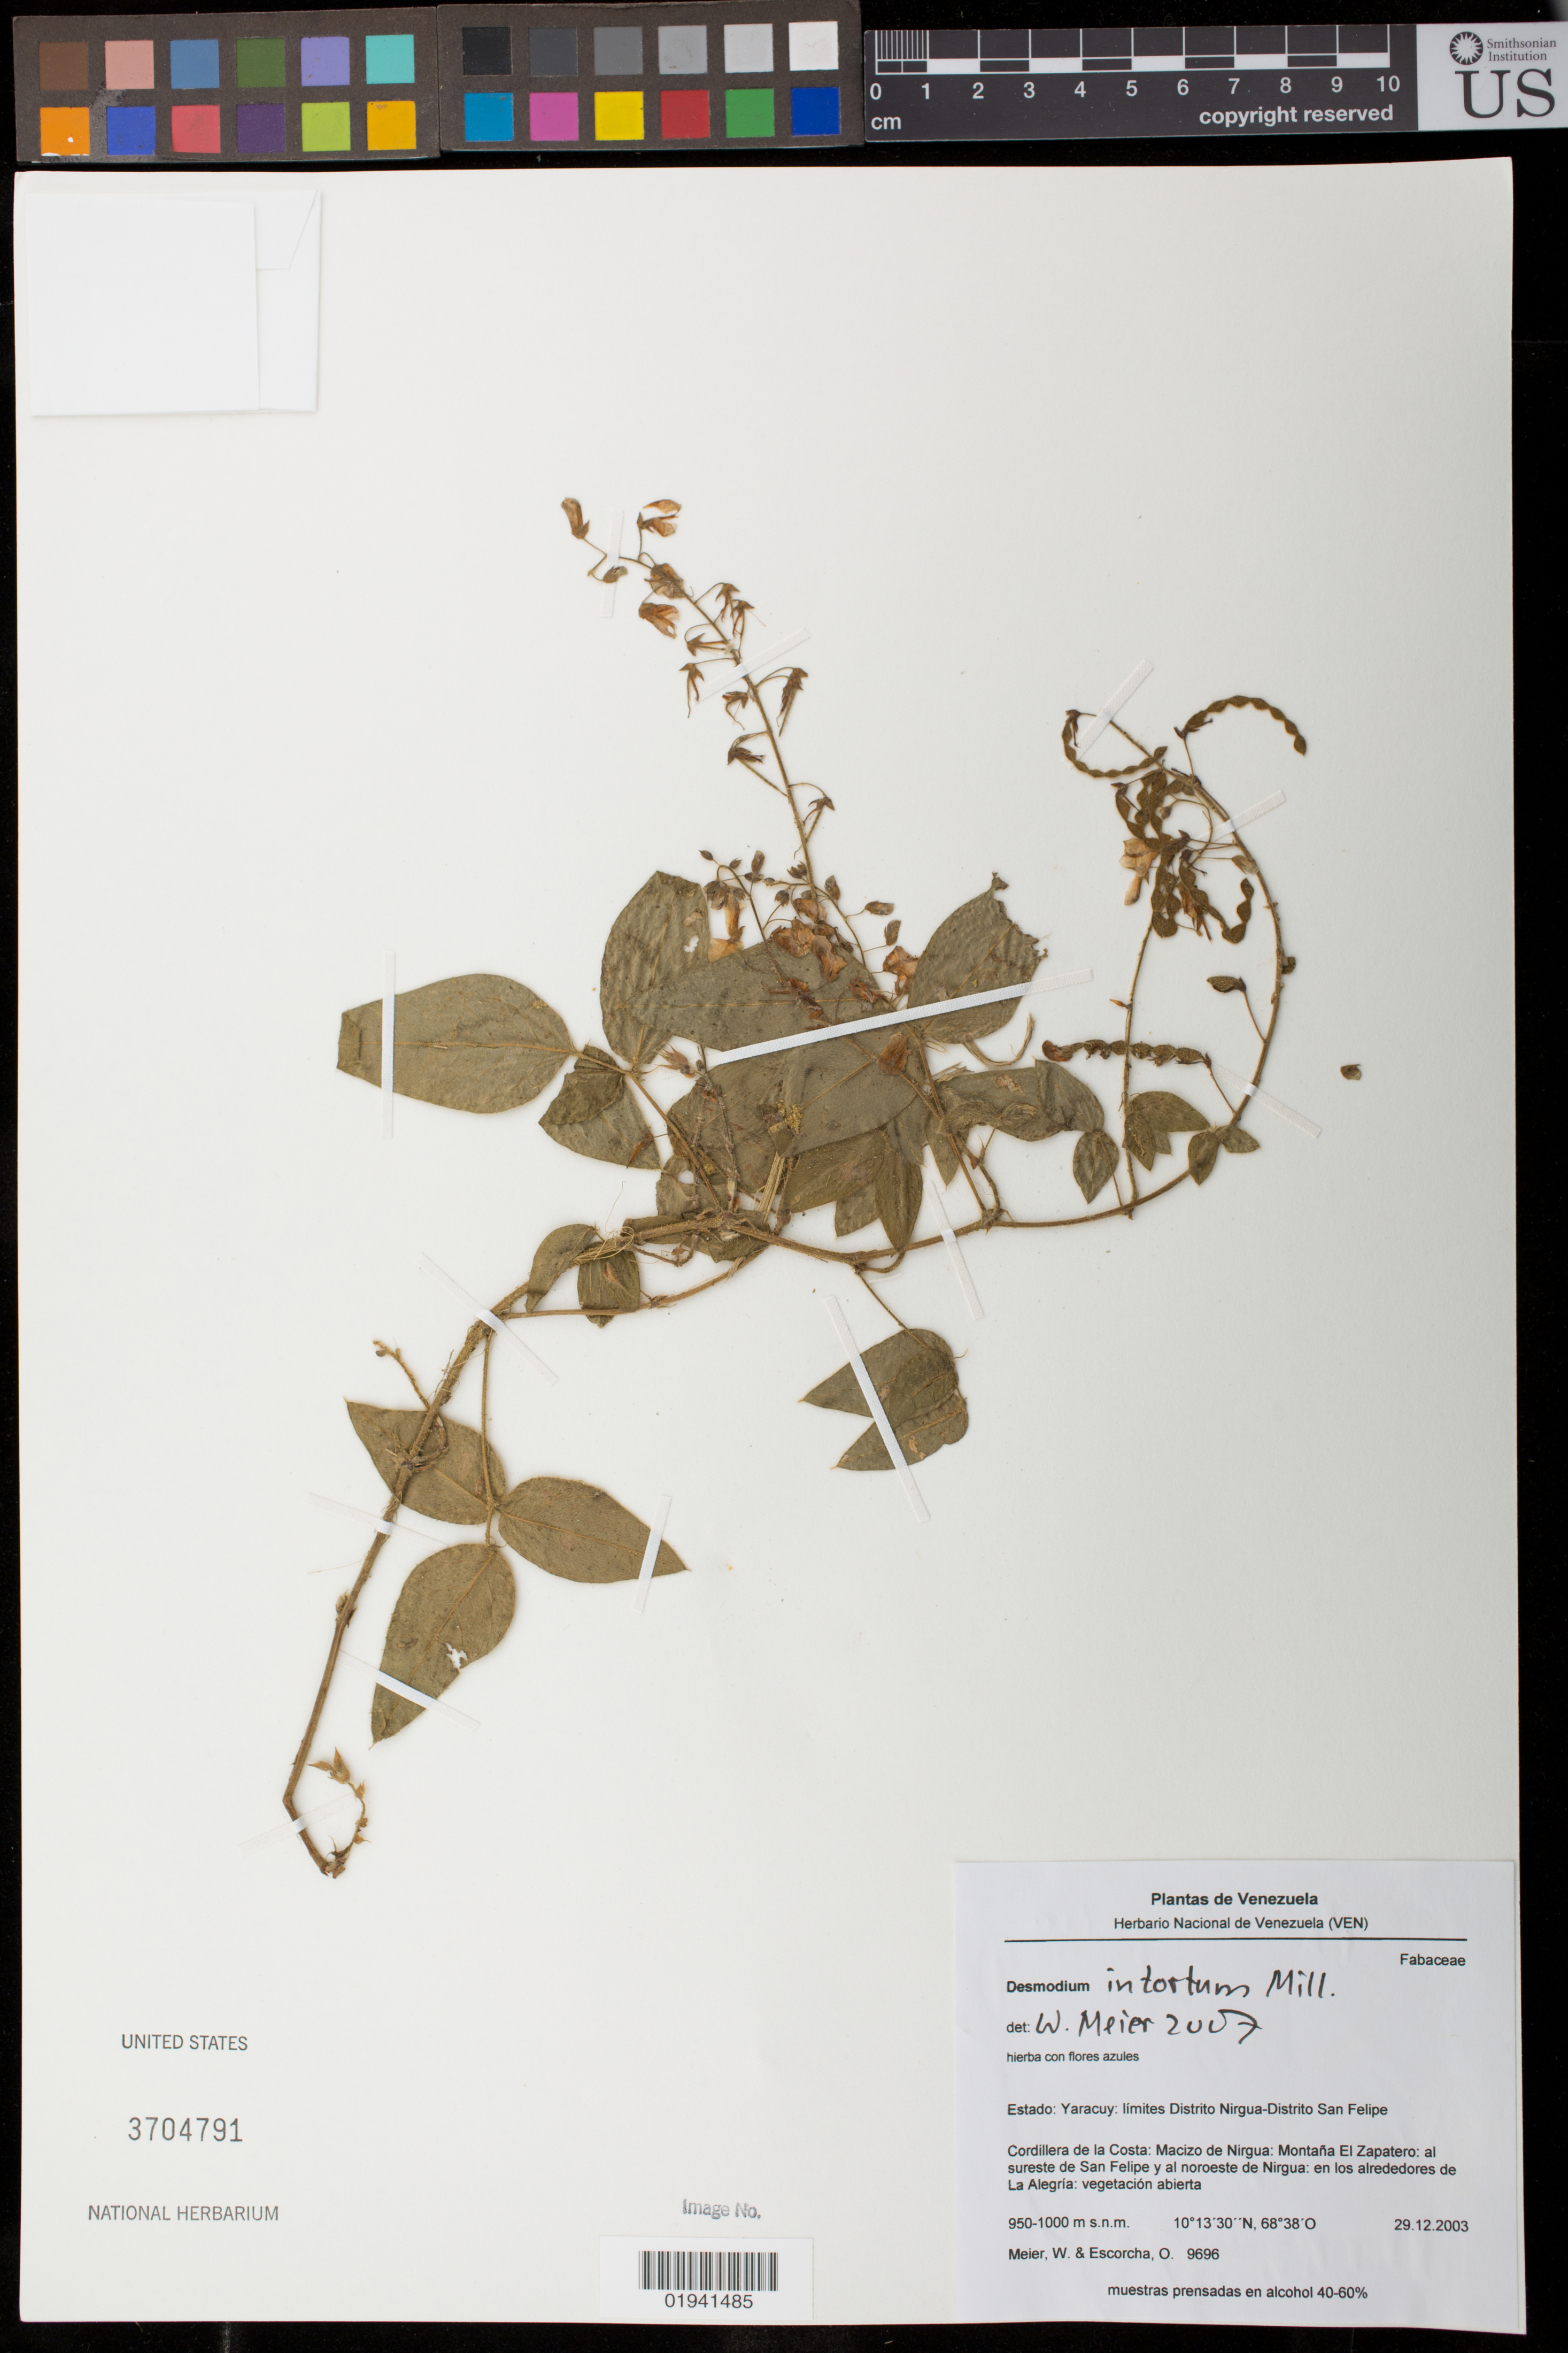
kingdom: Plantae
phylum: Tracheophyta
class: Magnoliopsida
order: Fabales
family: Fabaceae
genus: Desmodium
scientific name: Desmodium intortum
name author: (Mill.) Urb.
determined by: Meier, Winfried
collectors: W. Meier & O. Escorcha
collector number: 9696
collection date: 2003-12-29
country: Venezuela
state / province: Yaracuy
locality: Limites Distrito Nirgua-Distrito San Felipe. Cordillera de la Costa: Macizo de Nirgua: Montana El Zapatero: al sureste de San Felipe y al noreste de Nirgua: en los alrededores de La Alegria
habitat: vegetacion abierta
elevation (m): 950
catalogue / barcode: US 3704791